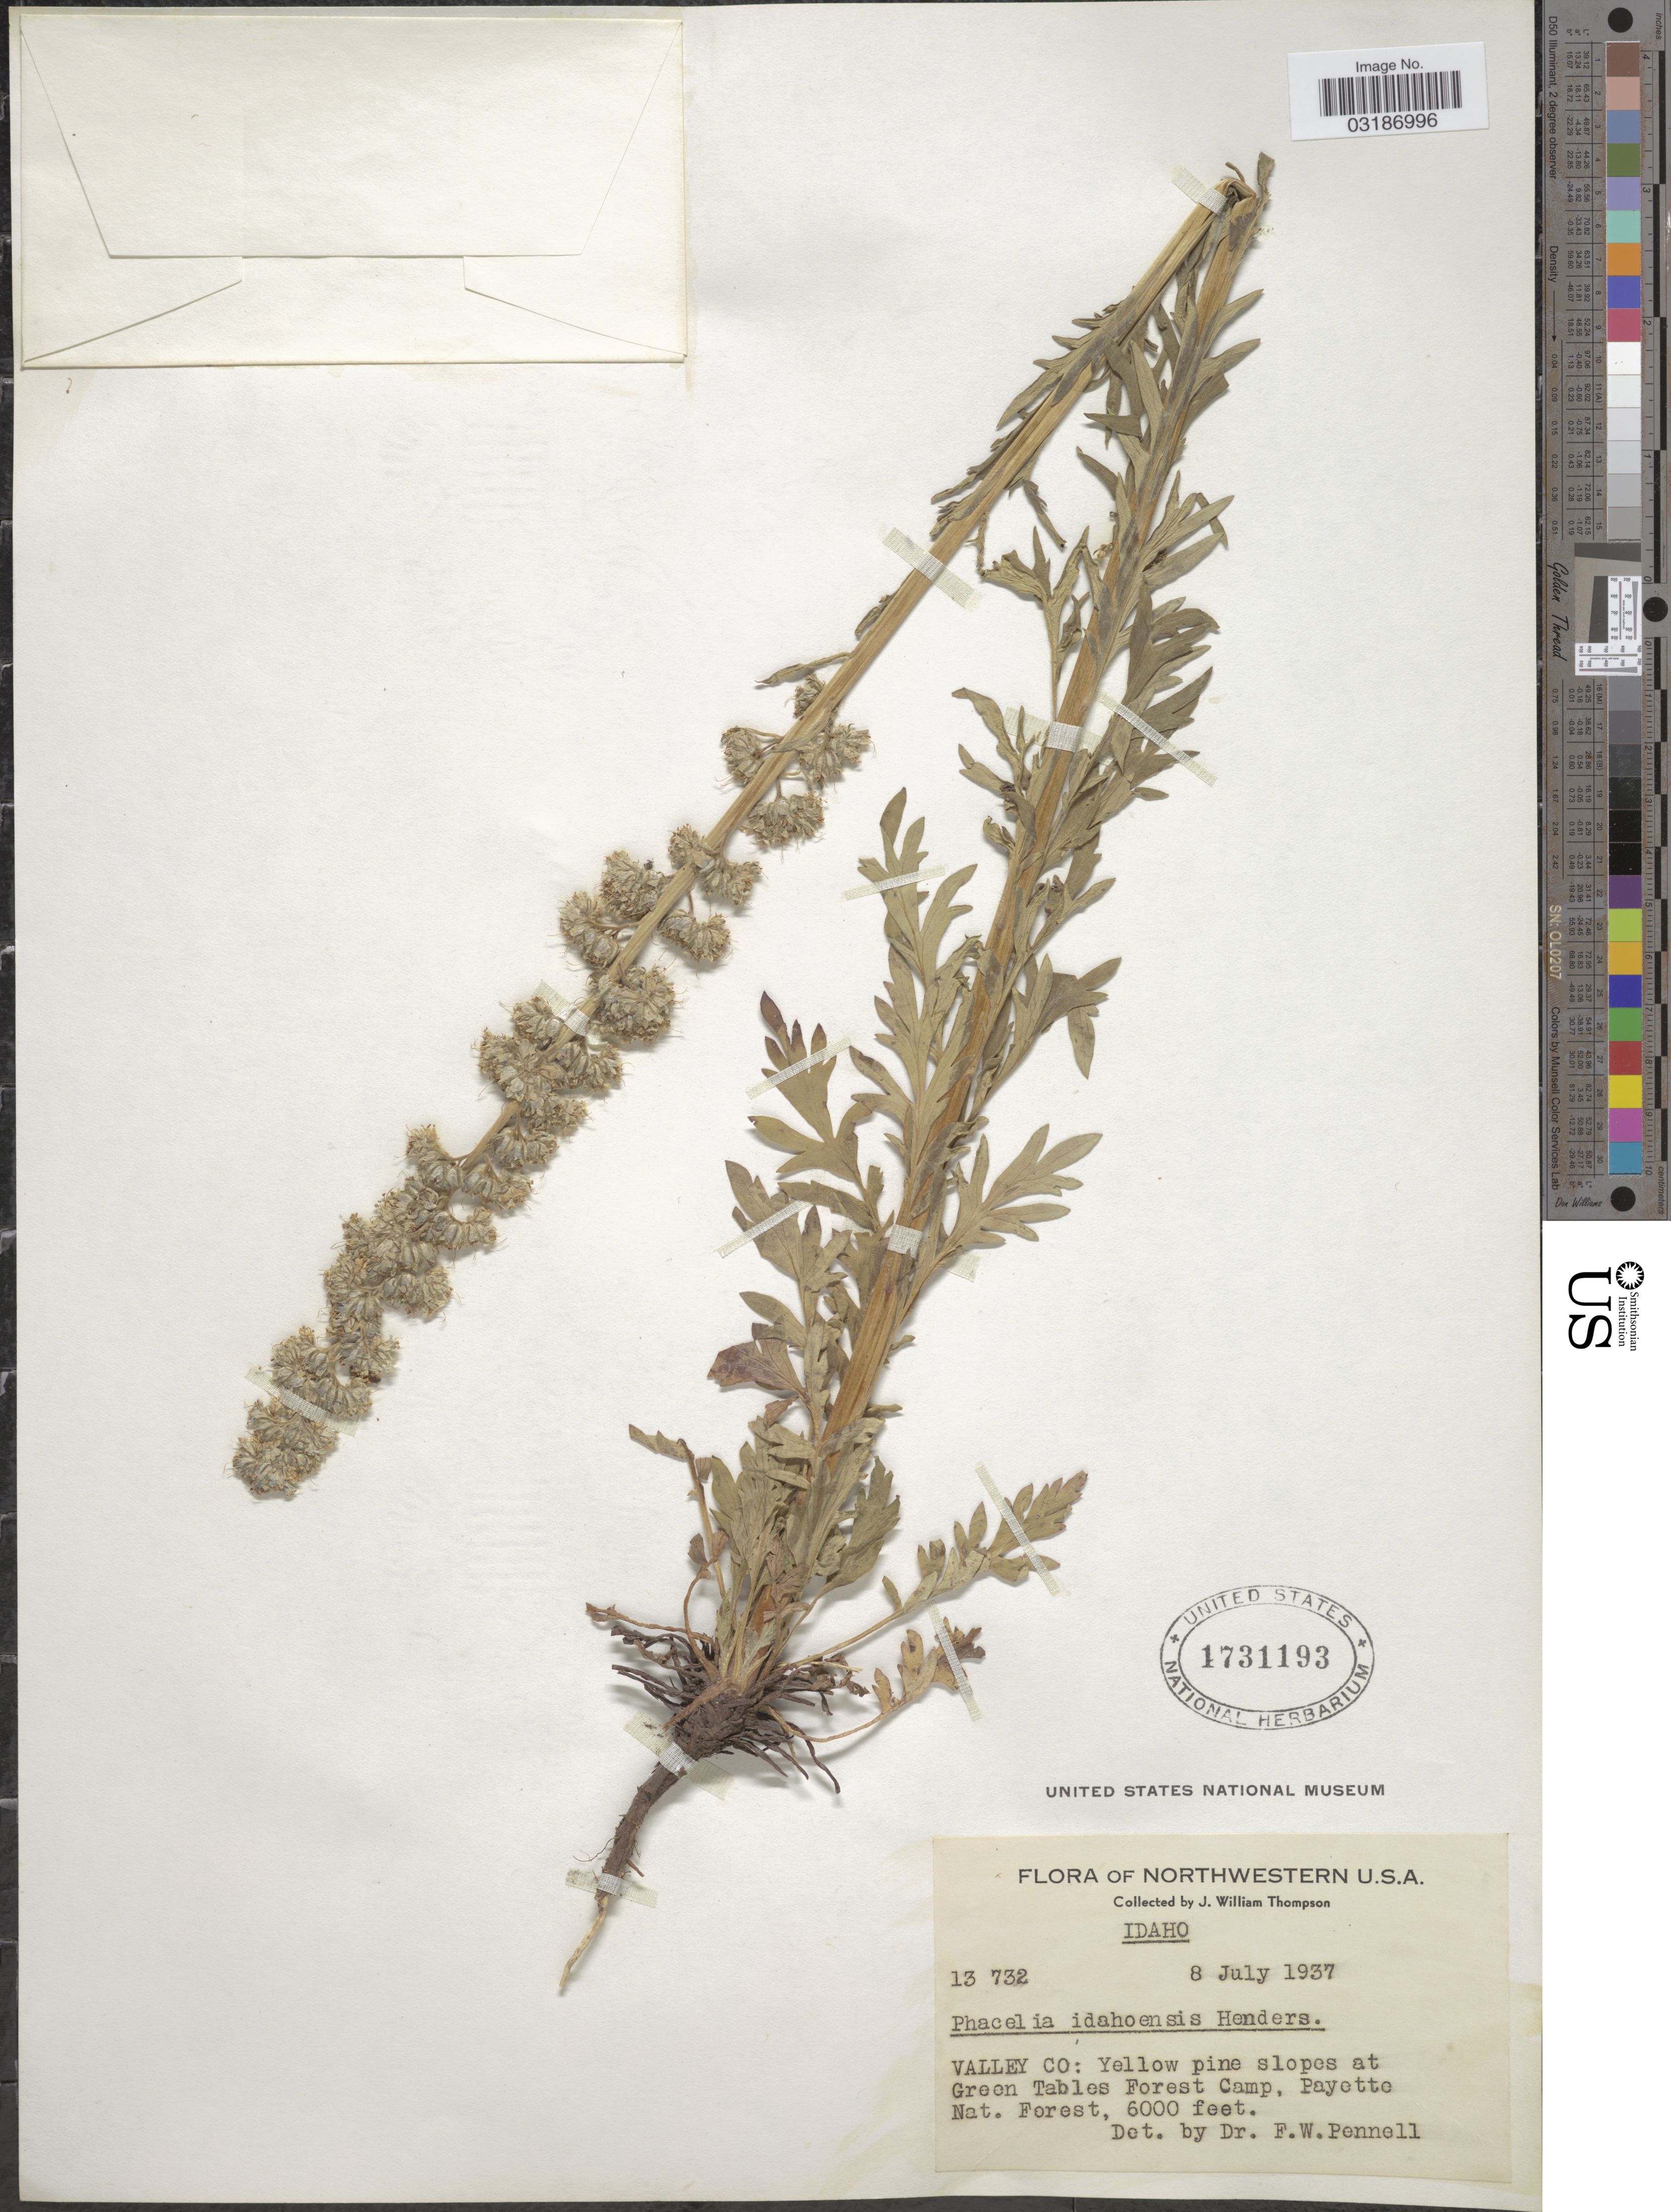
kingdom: Plantae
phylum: Tracheophyta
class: Magnoliopsida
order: Boraginales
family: Hydrophyllaceae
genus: Phacelia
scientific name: Phacelia idahoensis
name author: L.F. Hend.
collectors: J. W. Thompson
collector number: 13732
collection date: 1937-07-08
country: United States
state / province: Idaho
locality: Northwestern U.S.A. Valley Co: Yellow pine slopes at Green Tables Forest Camp, Payette Nat. Forest.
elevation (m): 1829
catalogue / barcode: US 1731193